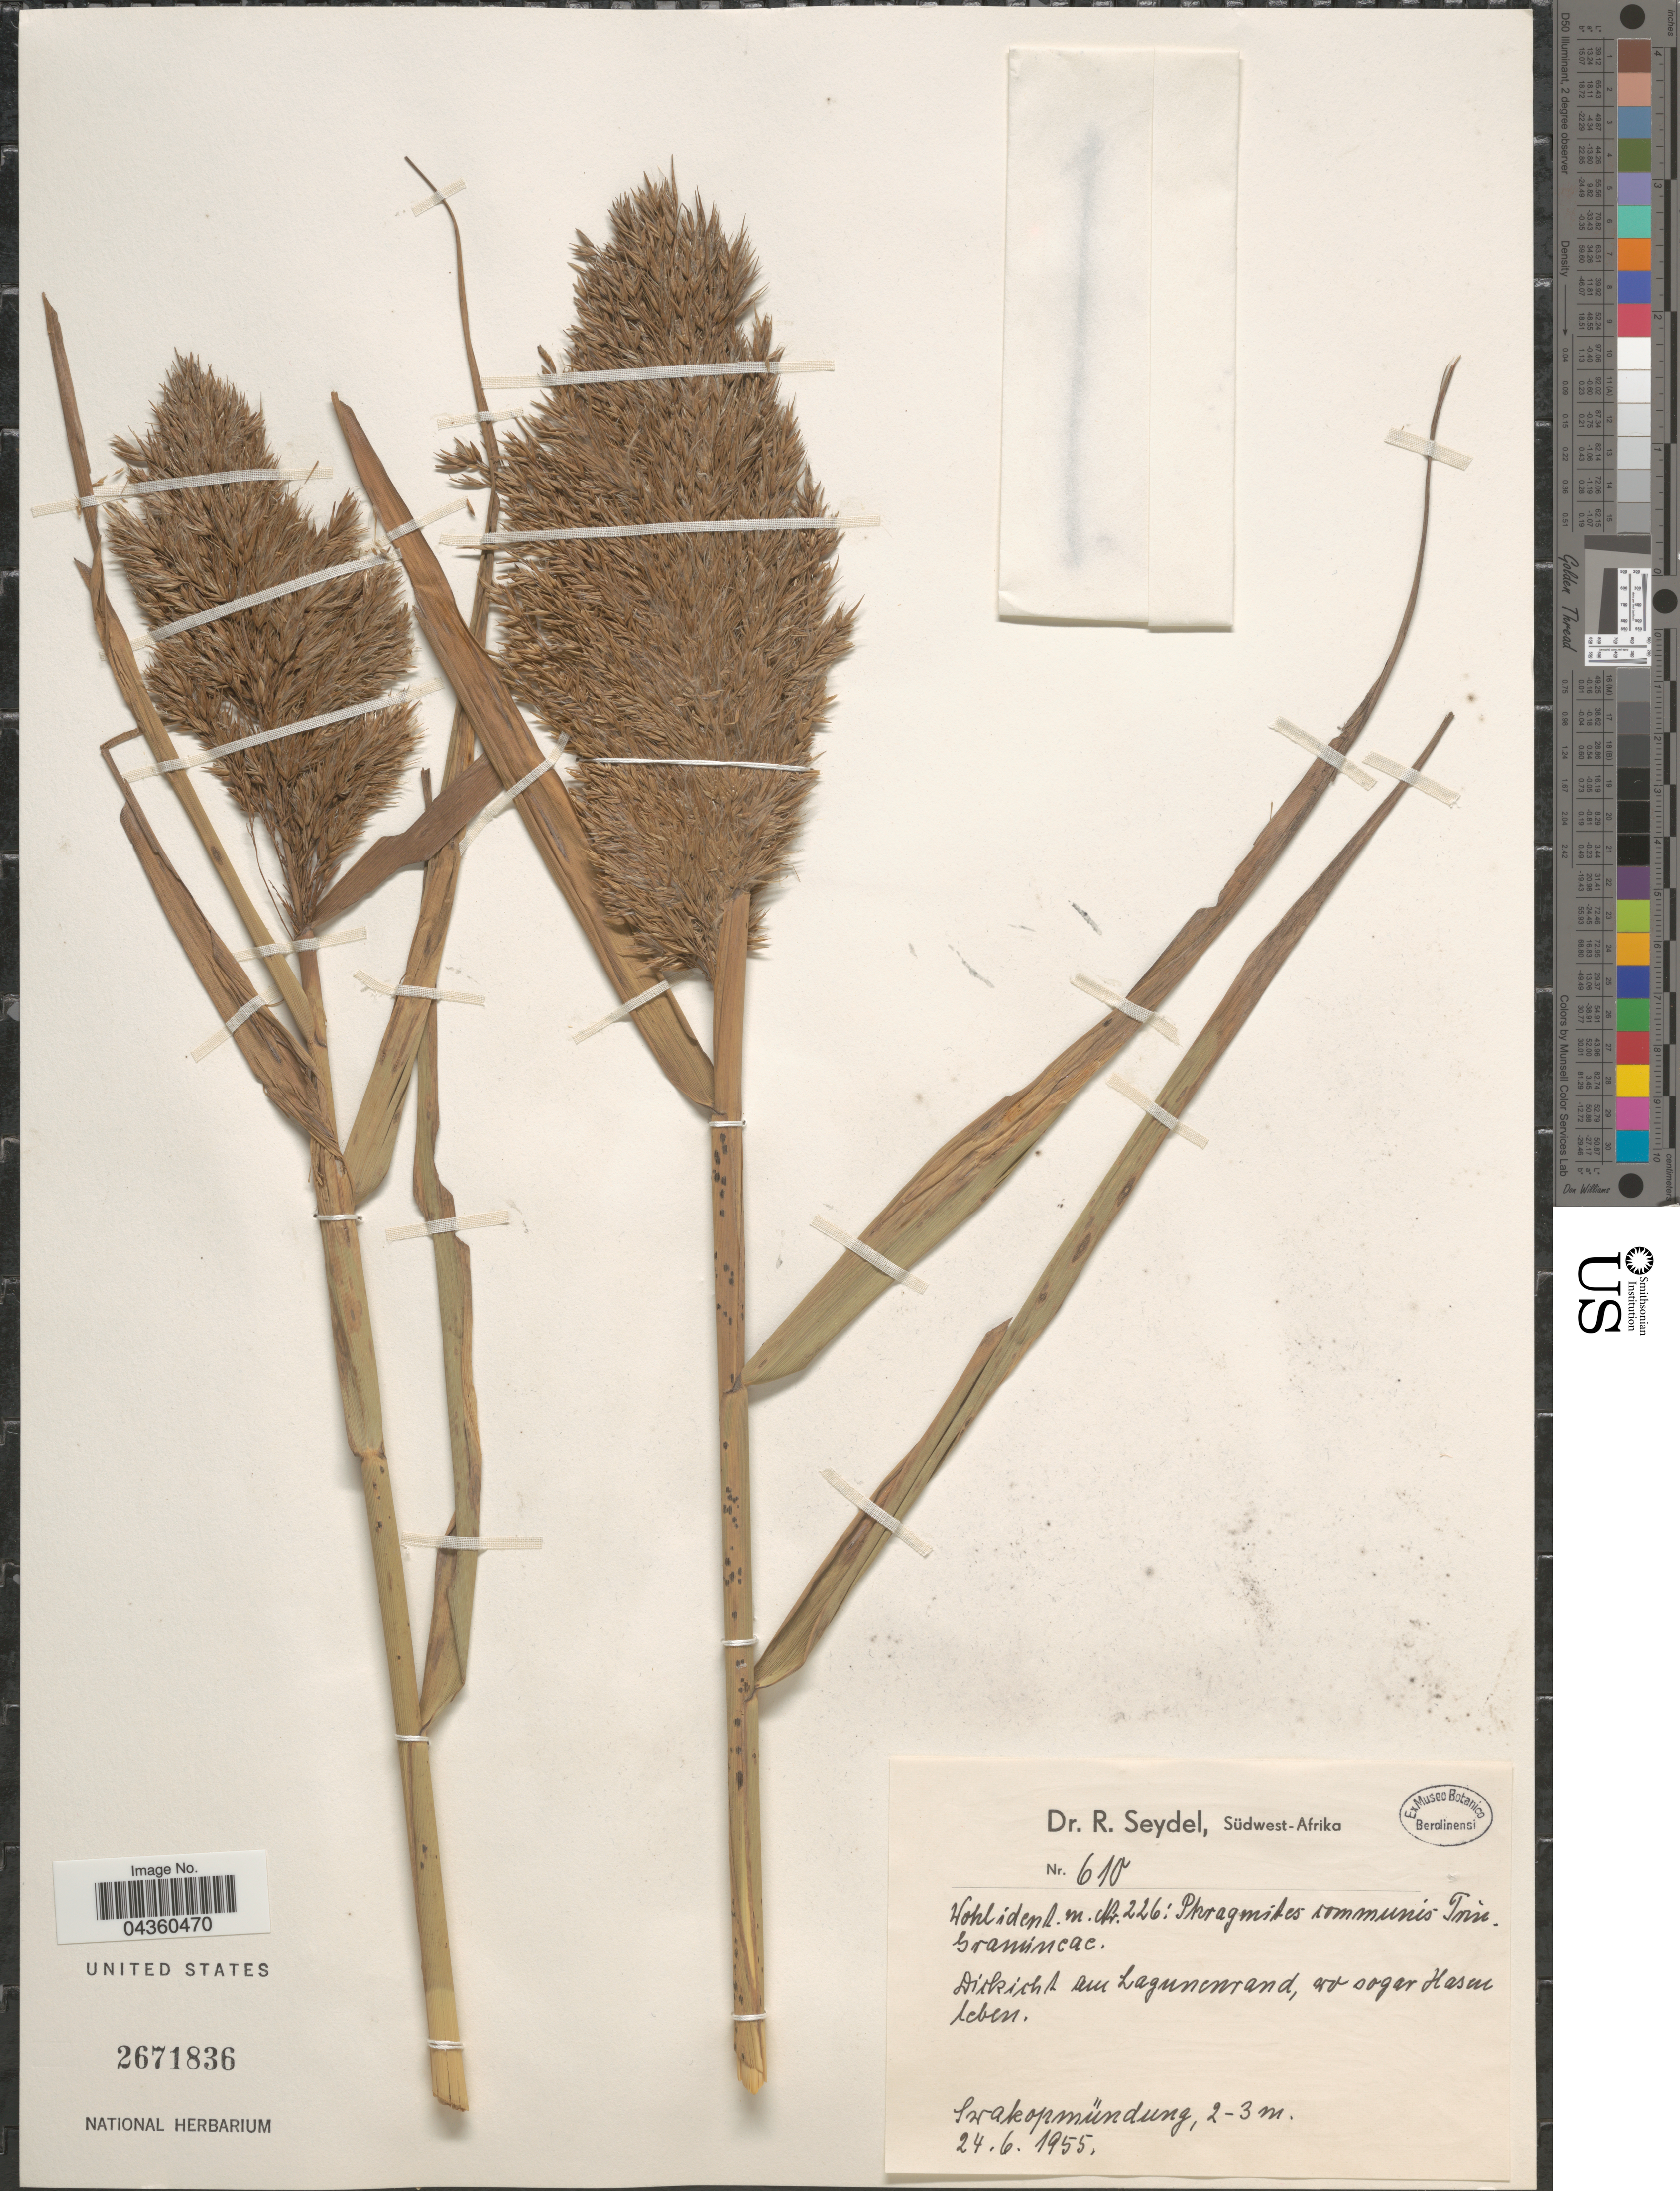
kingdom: Plantae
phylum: Tracheophyta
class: Liliopsida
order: Poales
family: Poaceae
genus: Phragmites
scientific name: Phragmites australis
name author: (Cav.) Trin. ex Steud.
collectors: R. Seydel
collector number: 610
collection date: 1955-06-24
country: Namibia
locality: Swakopmündung.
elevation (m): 2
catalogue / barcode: US 2671836